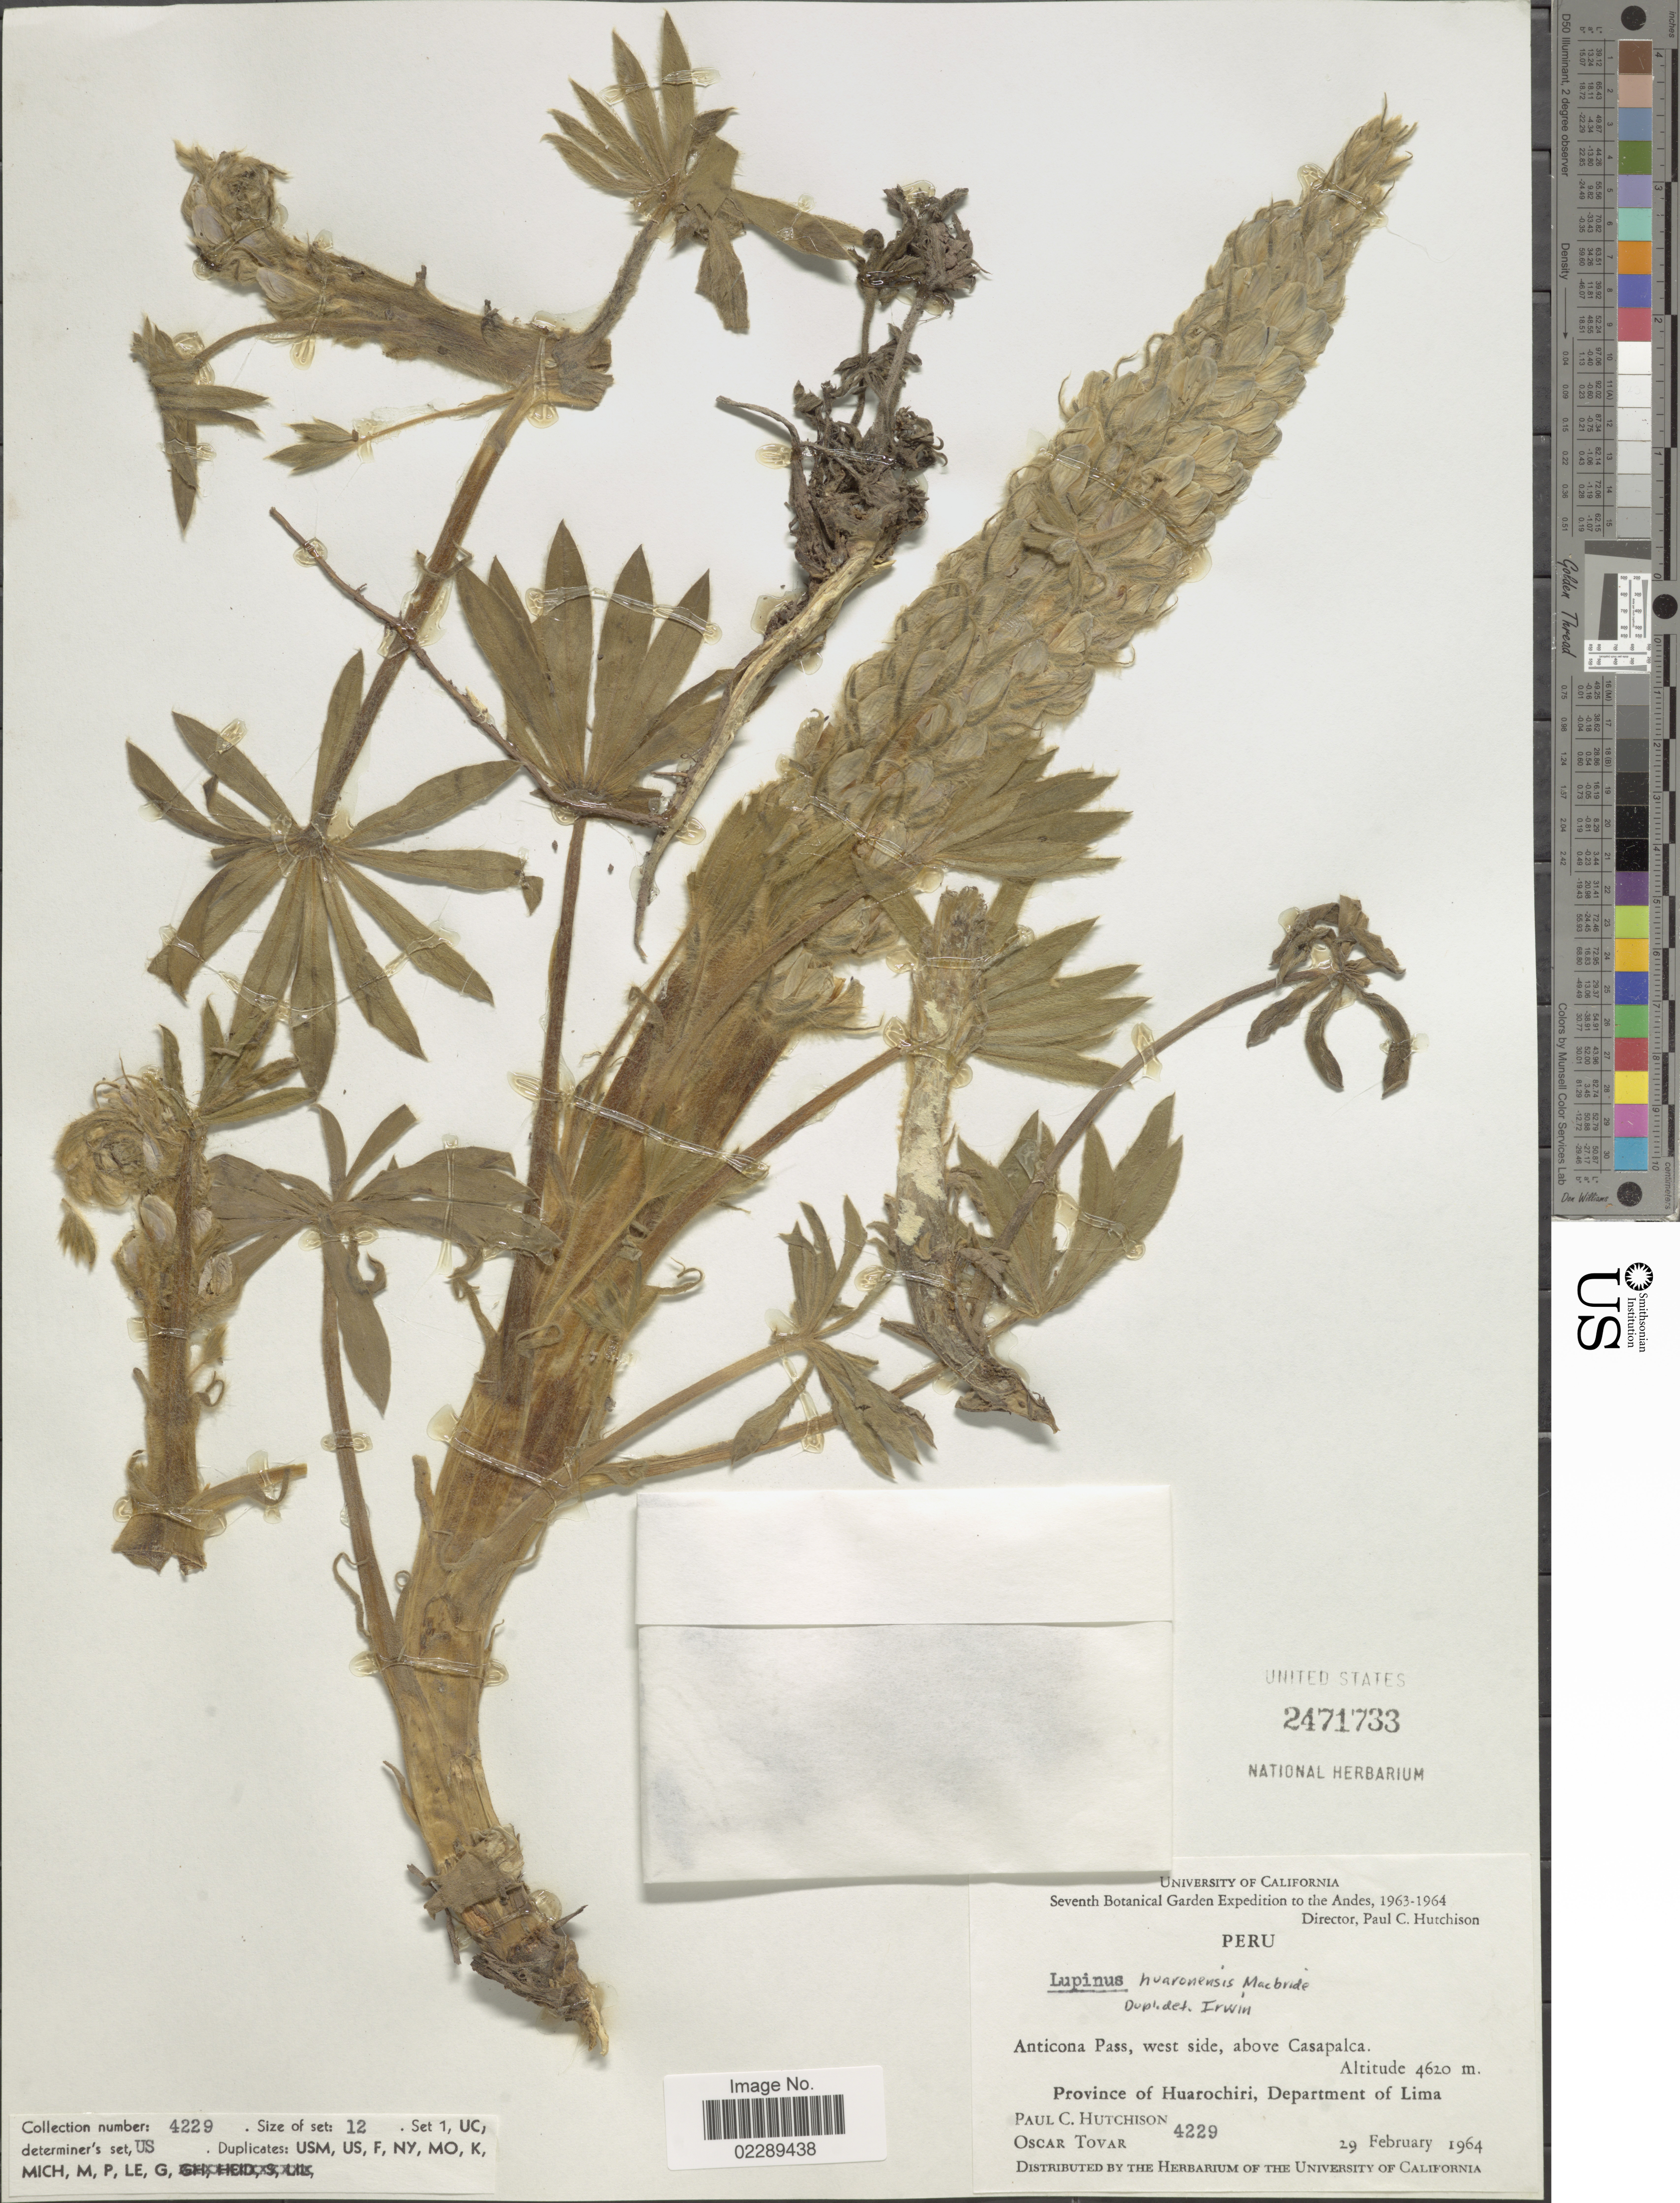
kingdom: Plantae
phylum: Tracheophyta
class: Magnoliopsida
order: Fabales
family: Fabaceae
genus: Lupinus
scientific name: Lupinus huaronensis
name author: J.F. Macbr.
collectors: P. C. Hutchison & Ó. Tovar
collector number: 4229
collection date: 1964-02-29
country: Peru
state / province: Lima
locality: Anticona Pass, west side, above Casapalca. Province of Huarochiri, Department of Lima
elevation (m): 4620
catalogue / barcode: US 2471733